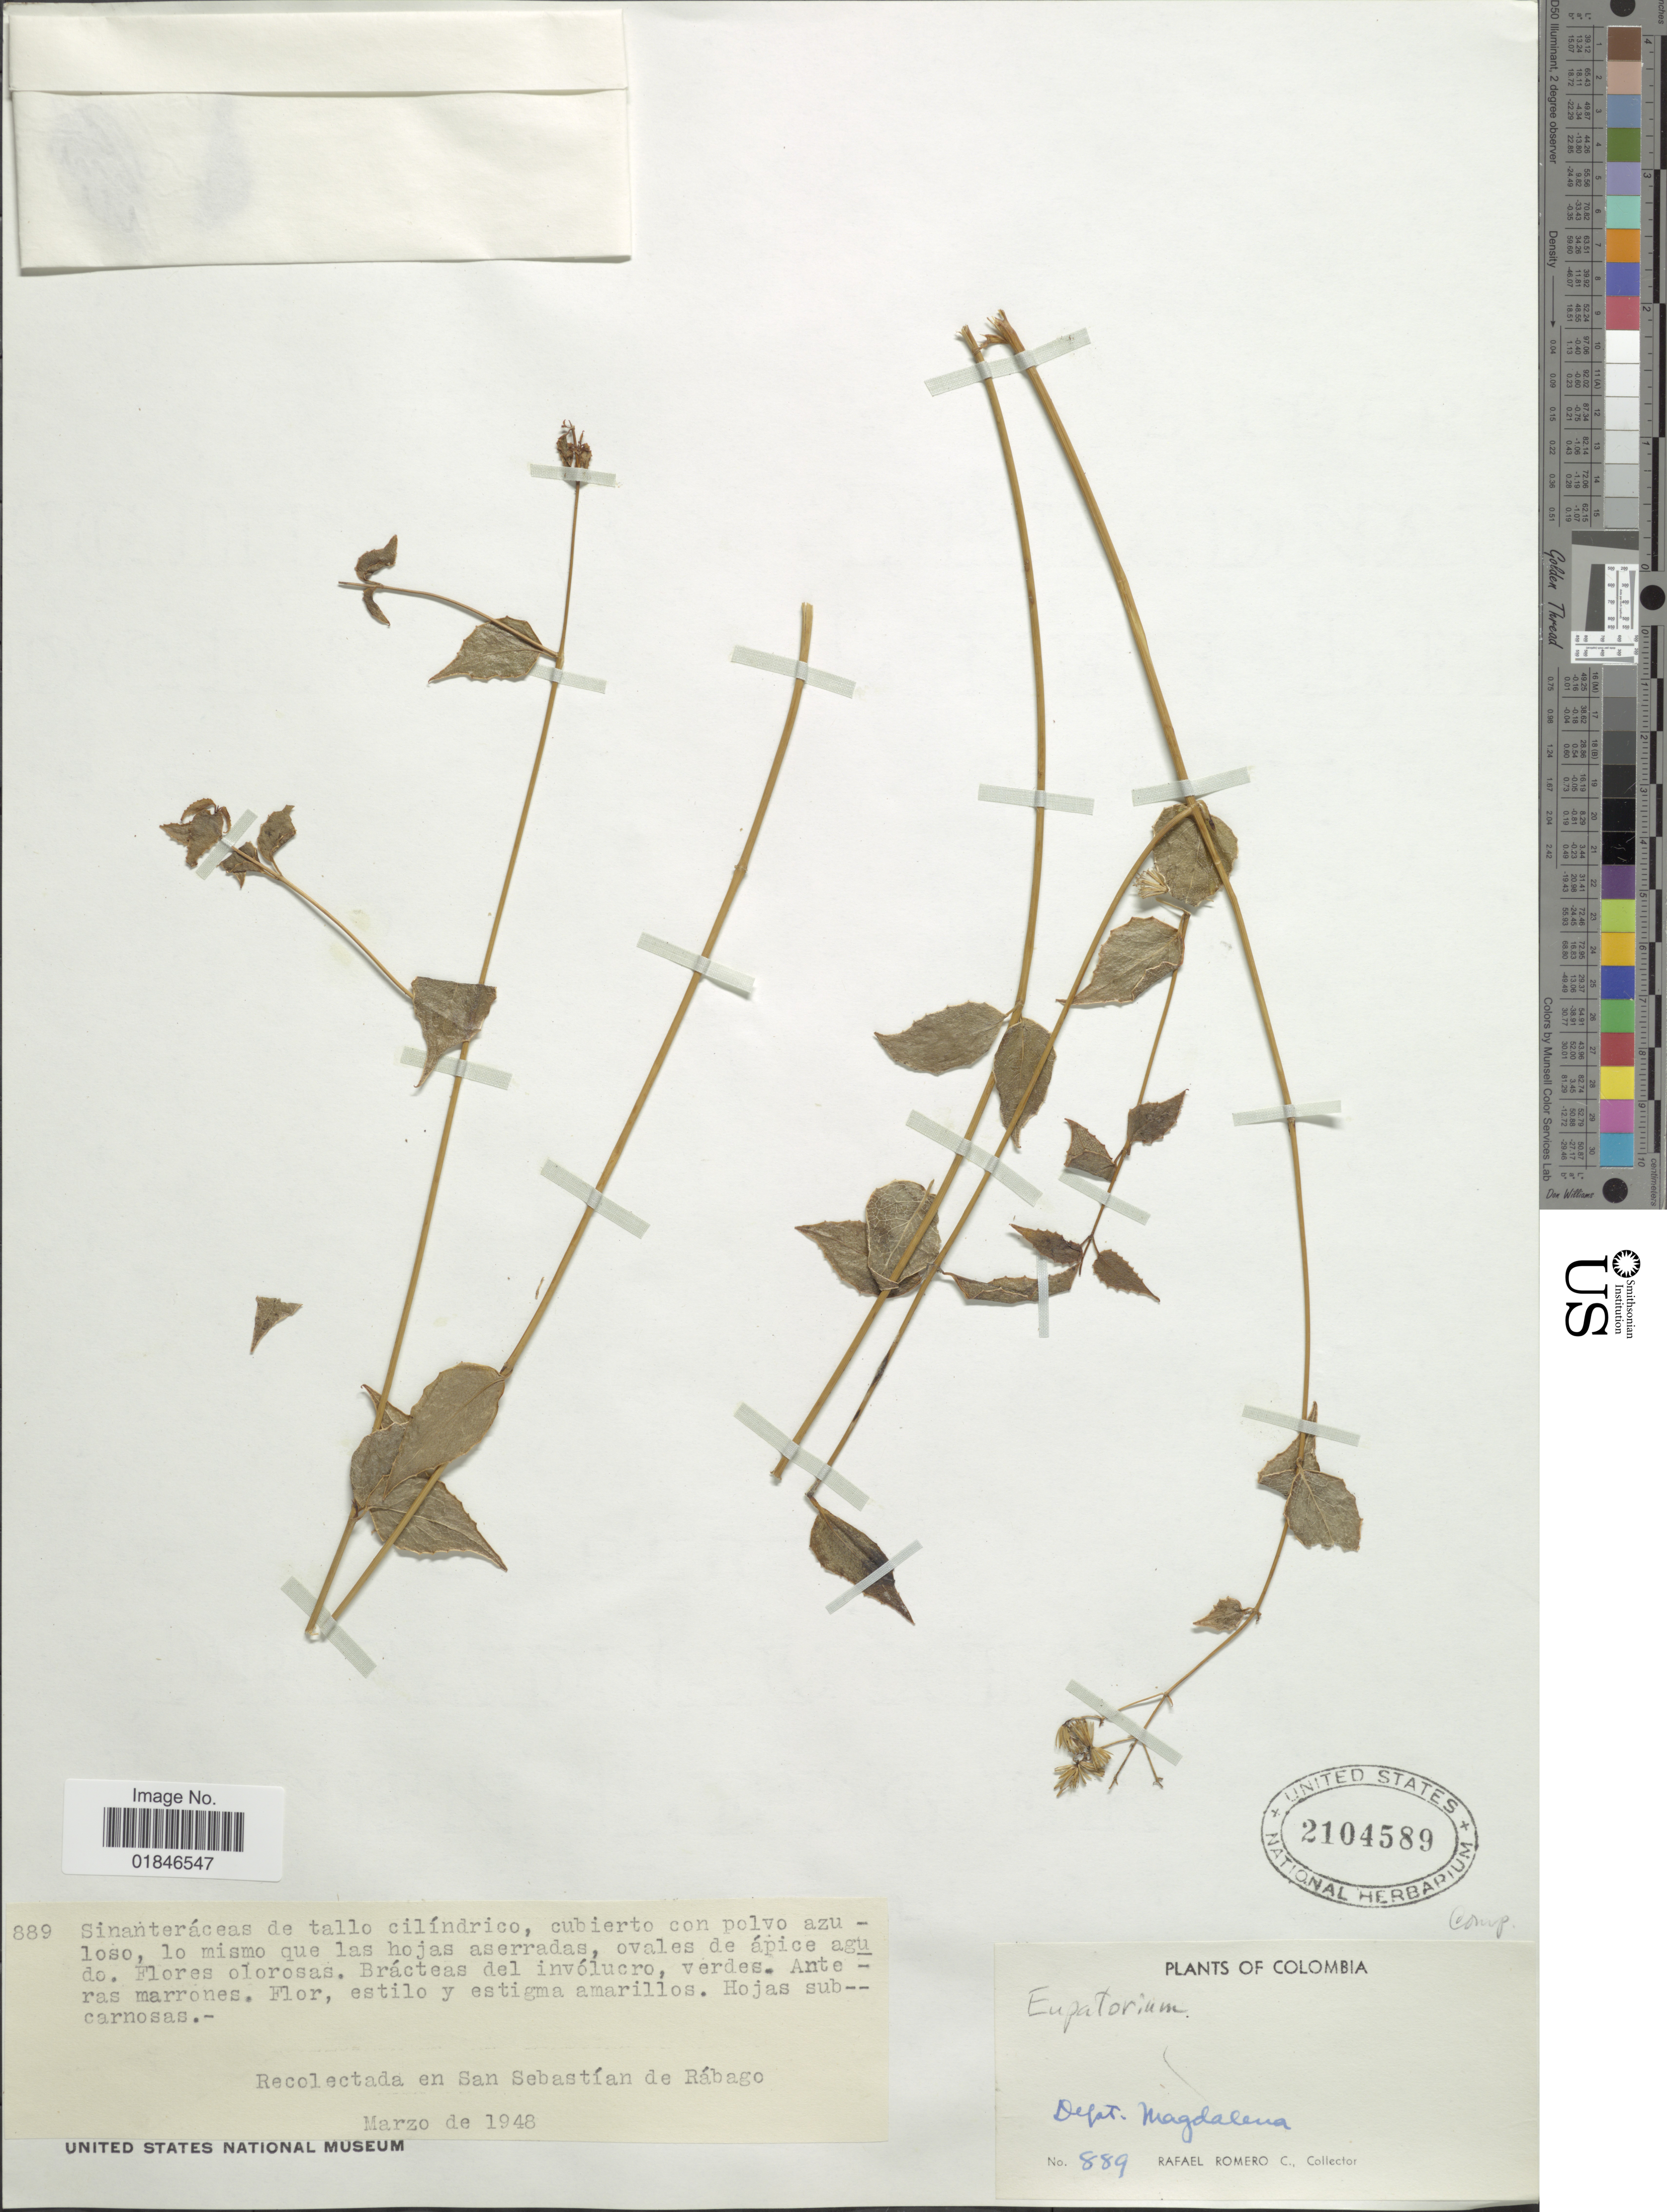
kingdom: Plantae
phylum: Tracheophyta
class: Magnoliopsida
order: Asterales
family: Asteraceae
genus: Cabreriella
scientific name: Cabreriella oppositicordia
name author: (Cuatrec.) Cuatrec.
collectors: R. Romero Castañeda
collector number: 889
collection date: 1948-03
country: Colombia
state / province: Magdalena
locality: Dept. Magdalena. Recolectada en San Sebastian de Rabago.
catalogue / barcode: US 2104589